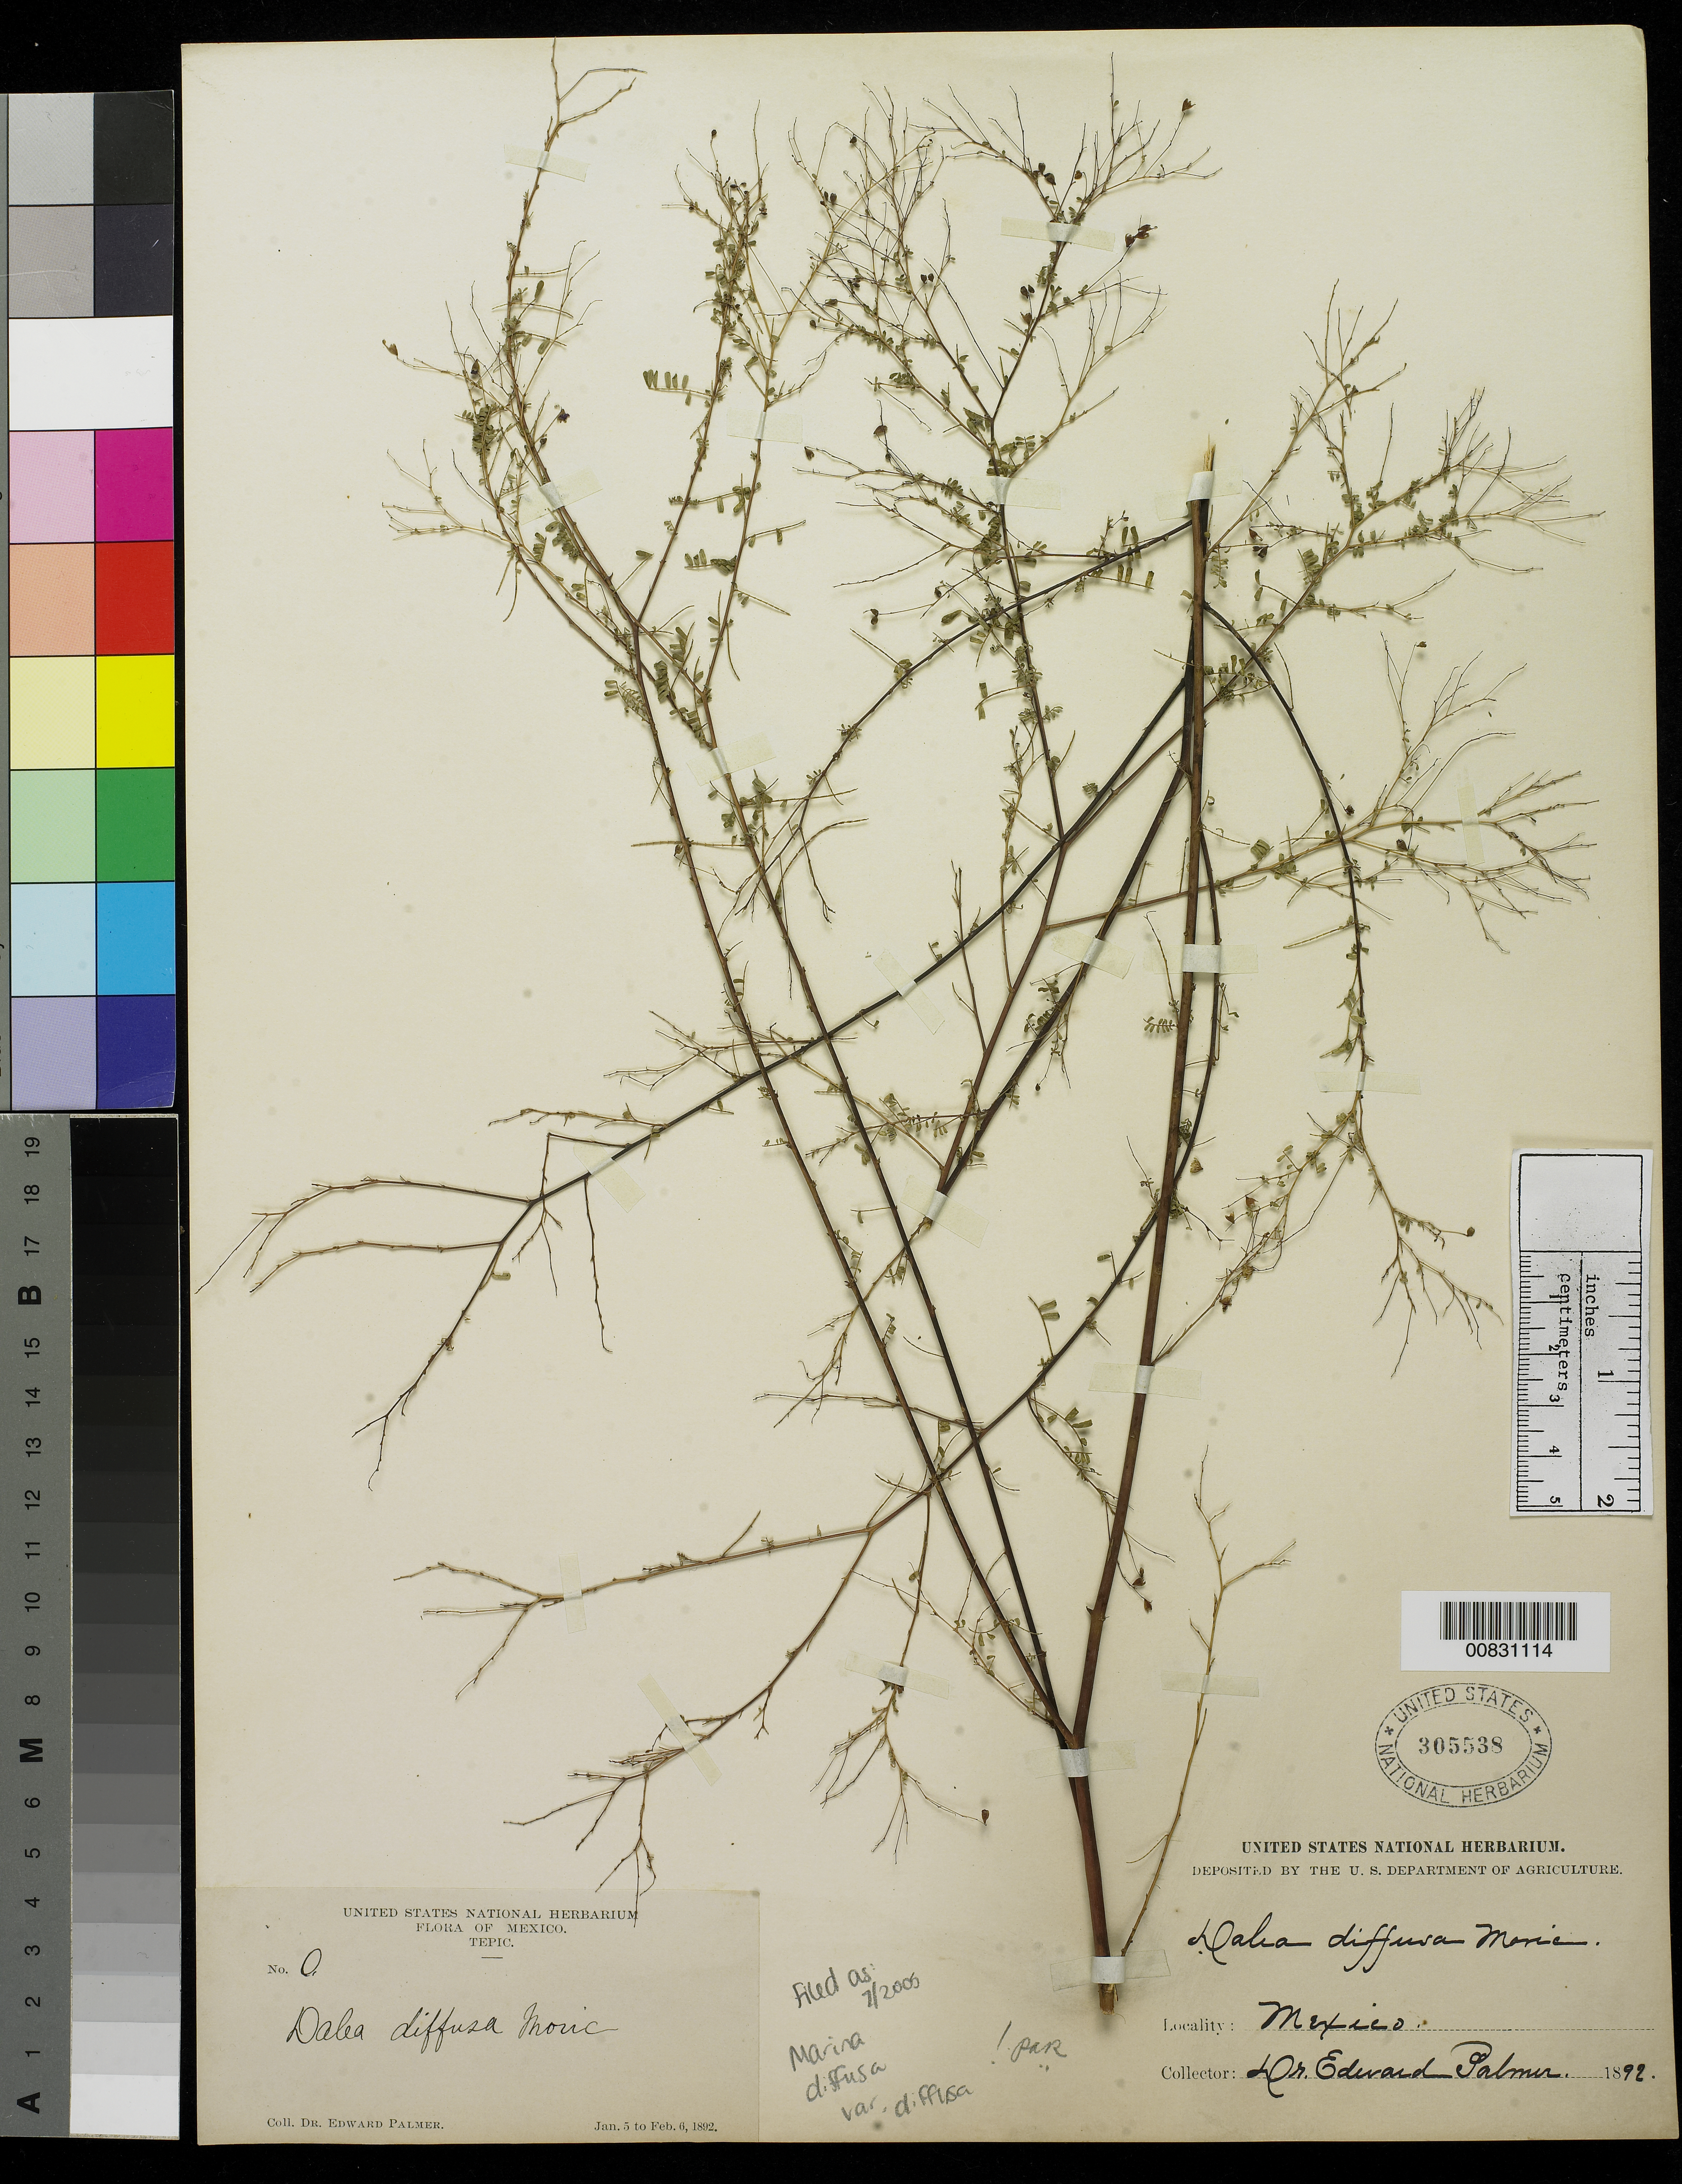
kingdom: Plantae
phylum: Tracheophyta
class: Magnoliopsida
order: Fabales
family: Fabaceae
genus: Marina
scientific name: Marina diffusa var. diffusa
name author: (Moric.) Barneby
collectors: E. Palmer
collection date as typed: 05 Jan 1892 to 06 Feb 1892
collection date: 1892-01-05/1892-02-06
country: Mexico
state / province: Nayarit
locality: O. Tepic, Nayarit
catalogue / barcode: US 305538